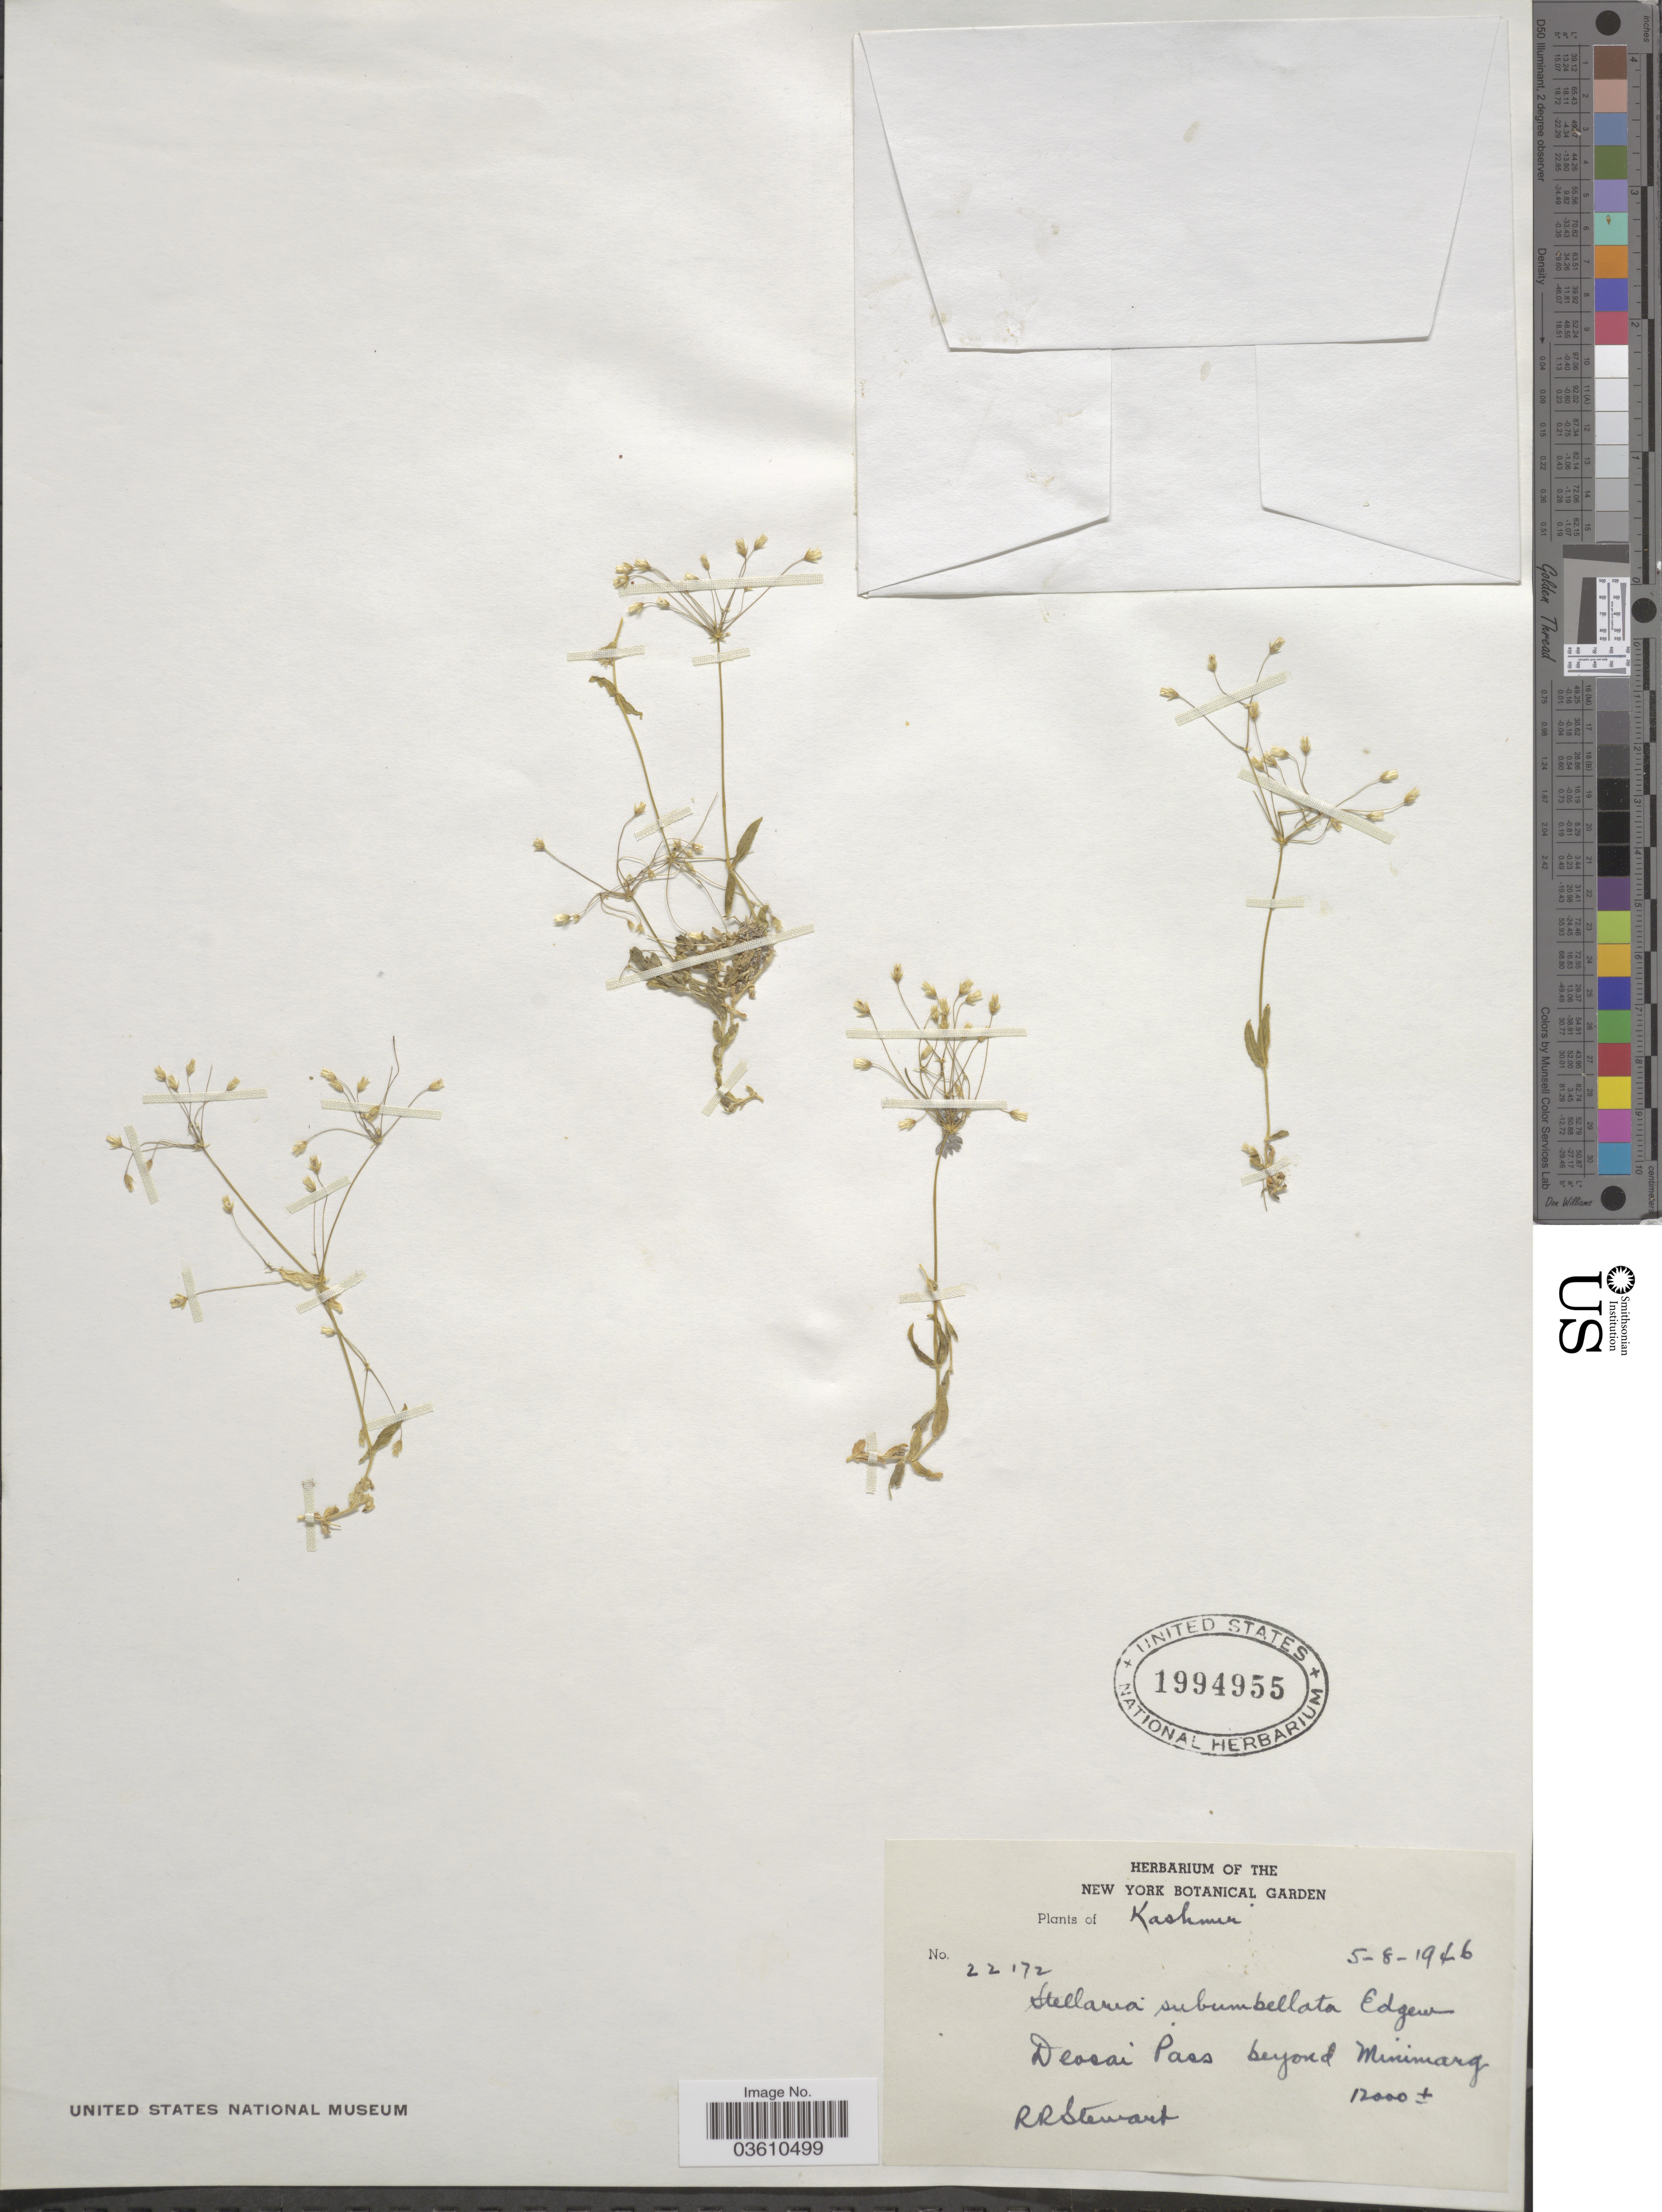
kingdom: Plantae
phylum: Tracheophyta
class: Magnoliopsida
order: Caryophyllales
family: Caryophyllaceae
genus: Stellaria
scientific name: Stellaria subumbellata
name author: Edgew.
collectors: R. Stewart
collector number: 22172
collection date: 1946-08-05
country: India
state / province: Jammu and Kashmir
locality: Kashmir. Deosai Pass beyond Mimimarg.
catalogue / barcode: US 1994955